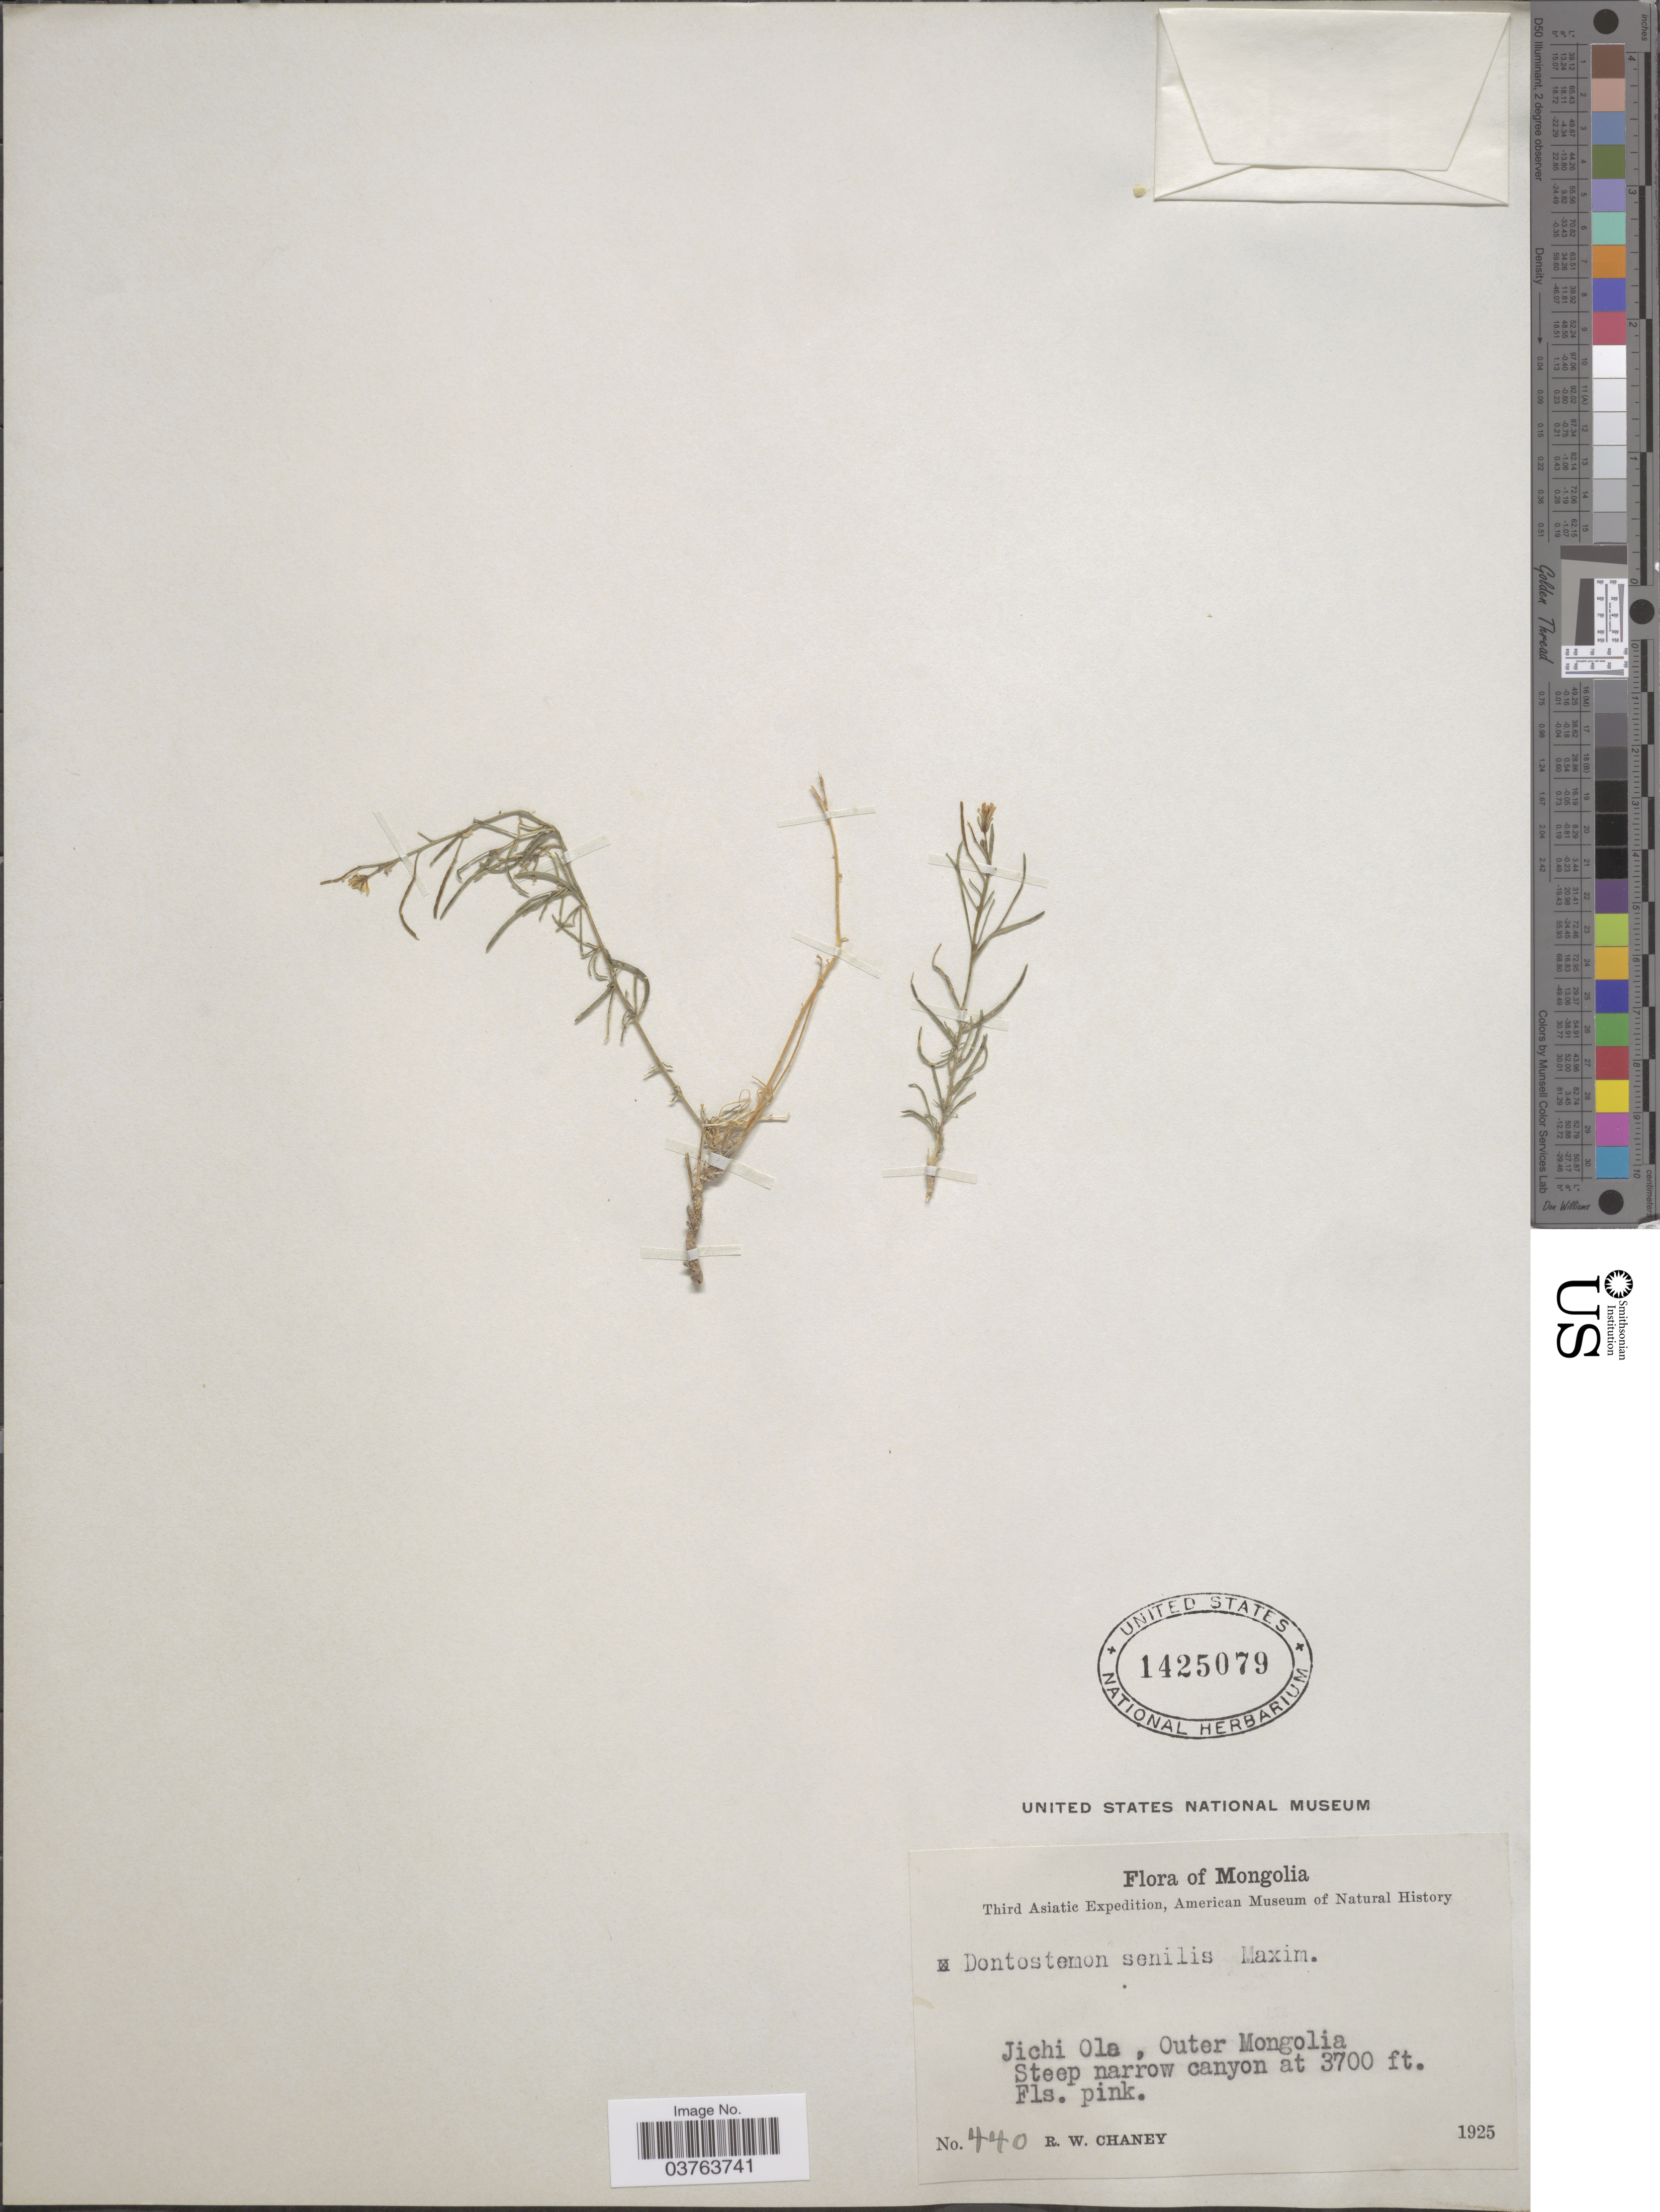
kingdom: Plantae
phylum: Tracheophyta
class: Magnoliopsida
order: Brassicales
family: Brassicaceae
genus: Dontostemon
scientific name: Dontostemon senilis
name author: Maxim.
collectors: R. Chaney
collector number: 440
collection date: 1925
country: Mongolia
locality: Jichi Ola, Outer Mongolia.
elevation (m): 1128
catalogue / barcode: US 1425079